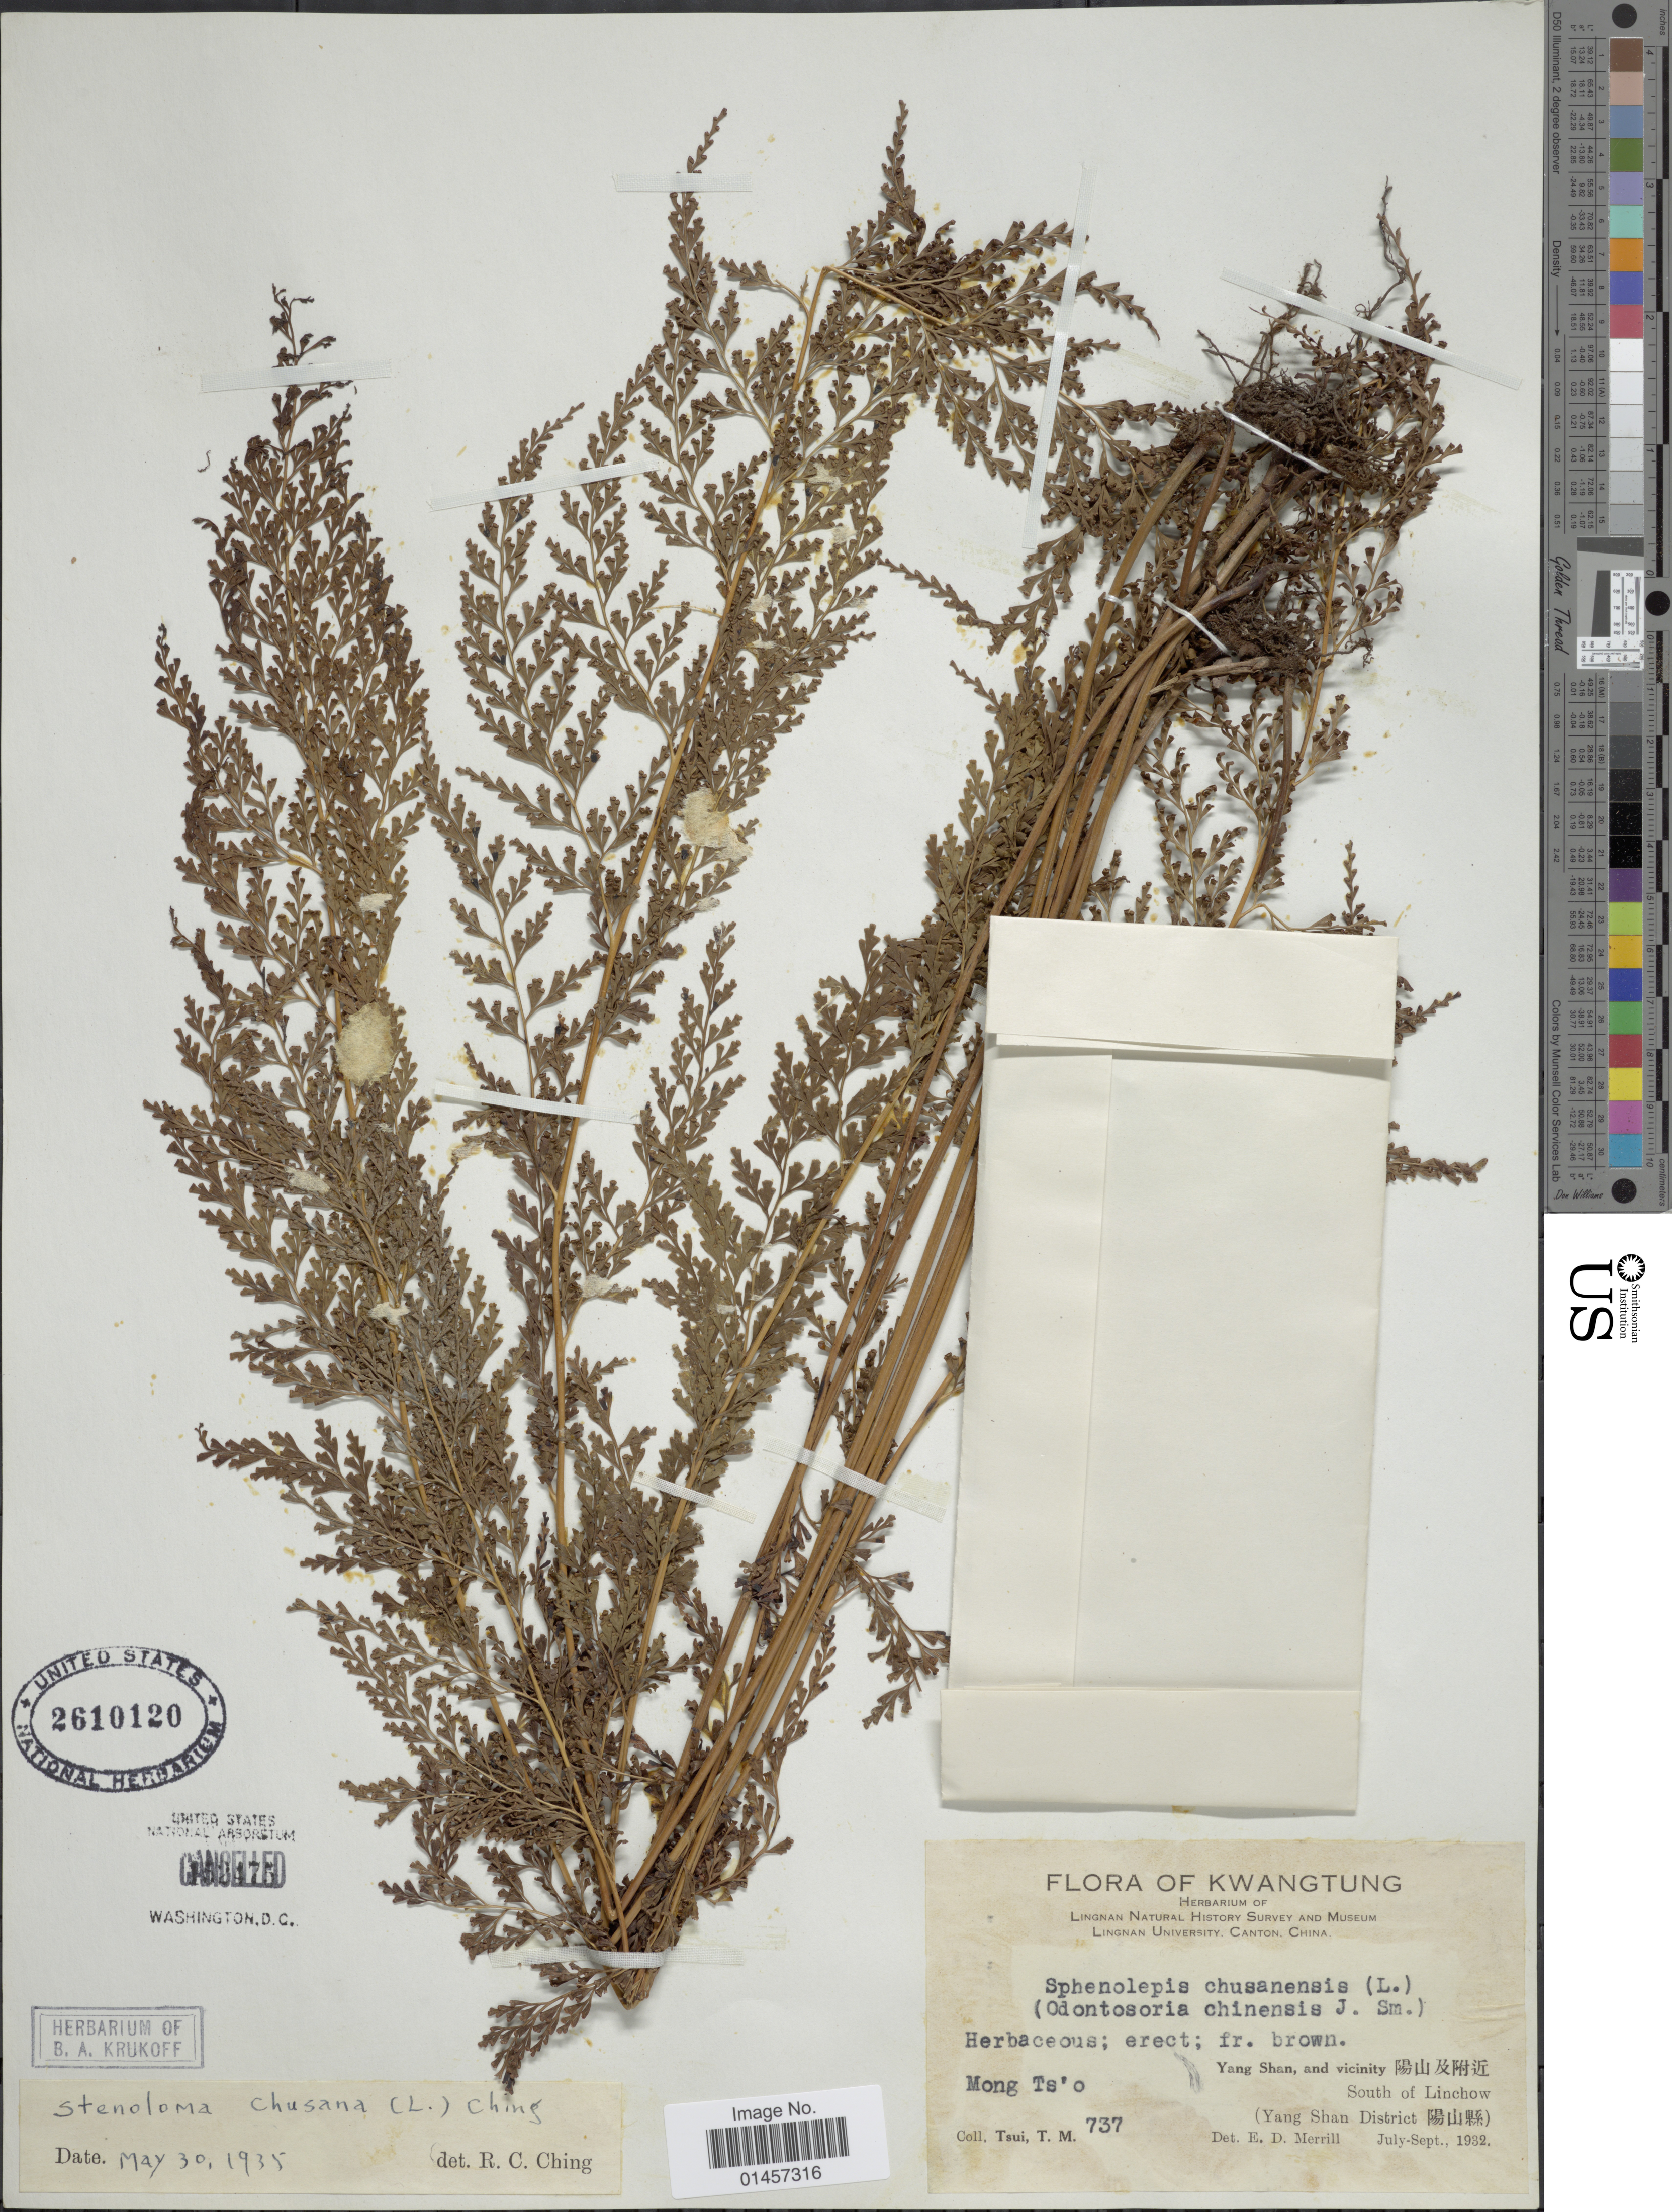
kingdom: Plantae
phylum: Tracheophyta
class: Polypodiopsida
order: Polypodiales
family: Lindsaeaceae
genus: Sphenomeris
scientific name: Sphenomeris chinensis var. chinensis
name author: (L.) Maxon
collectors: T. Tsui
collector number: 737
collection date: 1932-07/1932-09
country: China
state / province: Guangdong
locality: Kwangtung, Mong Ts'o, Yang Shan , and vicinity, South of Linchow, Yang Shan District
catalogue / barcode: US 2610120